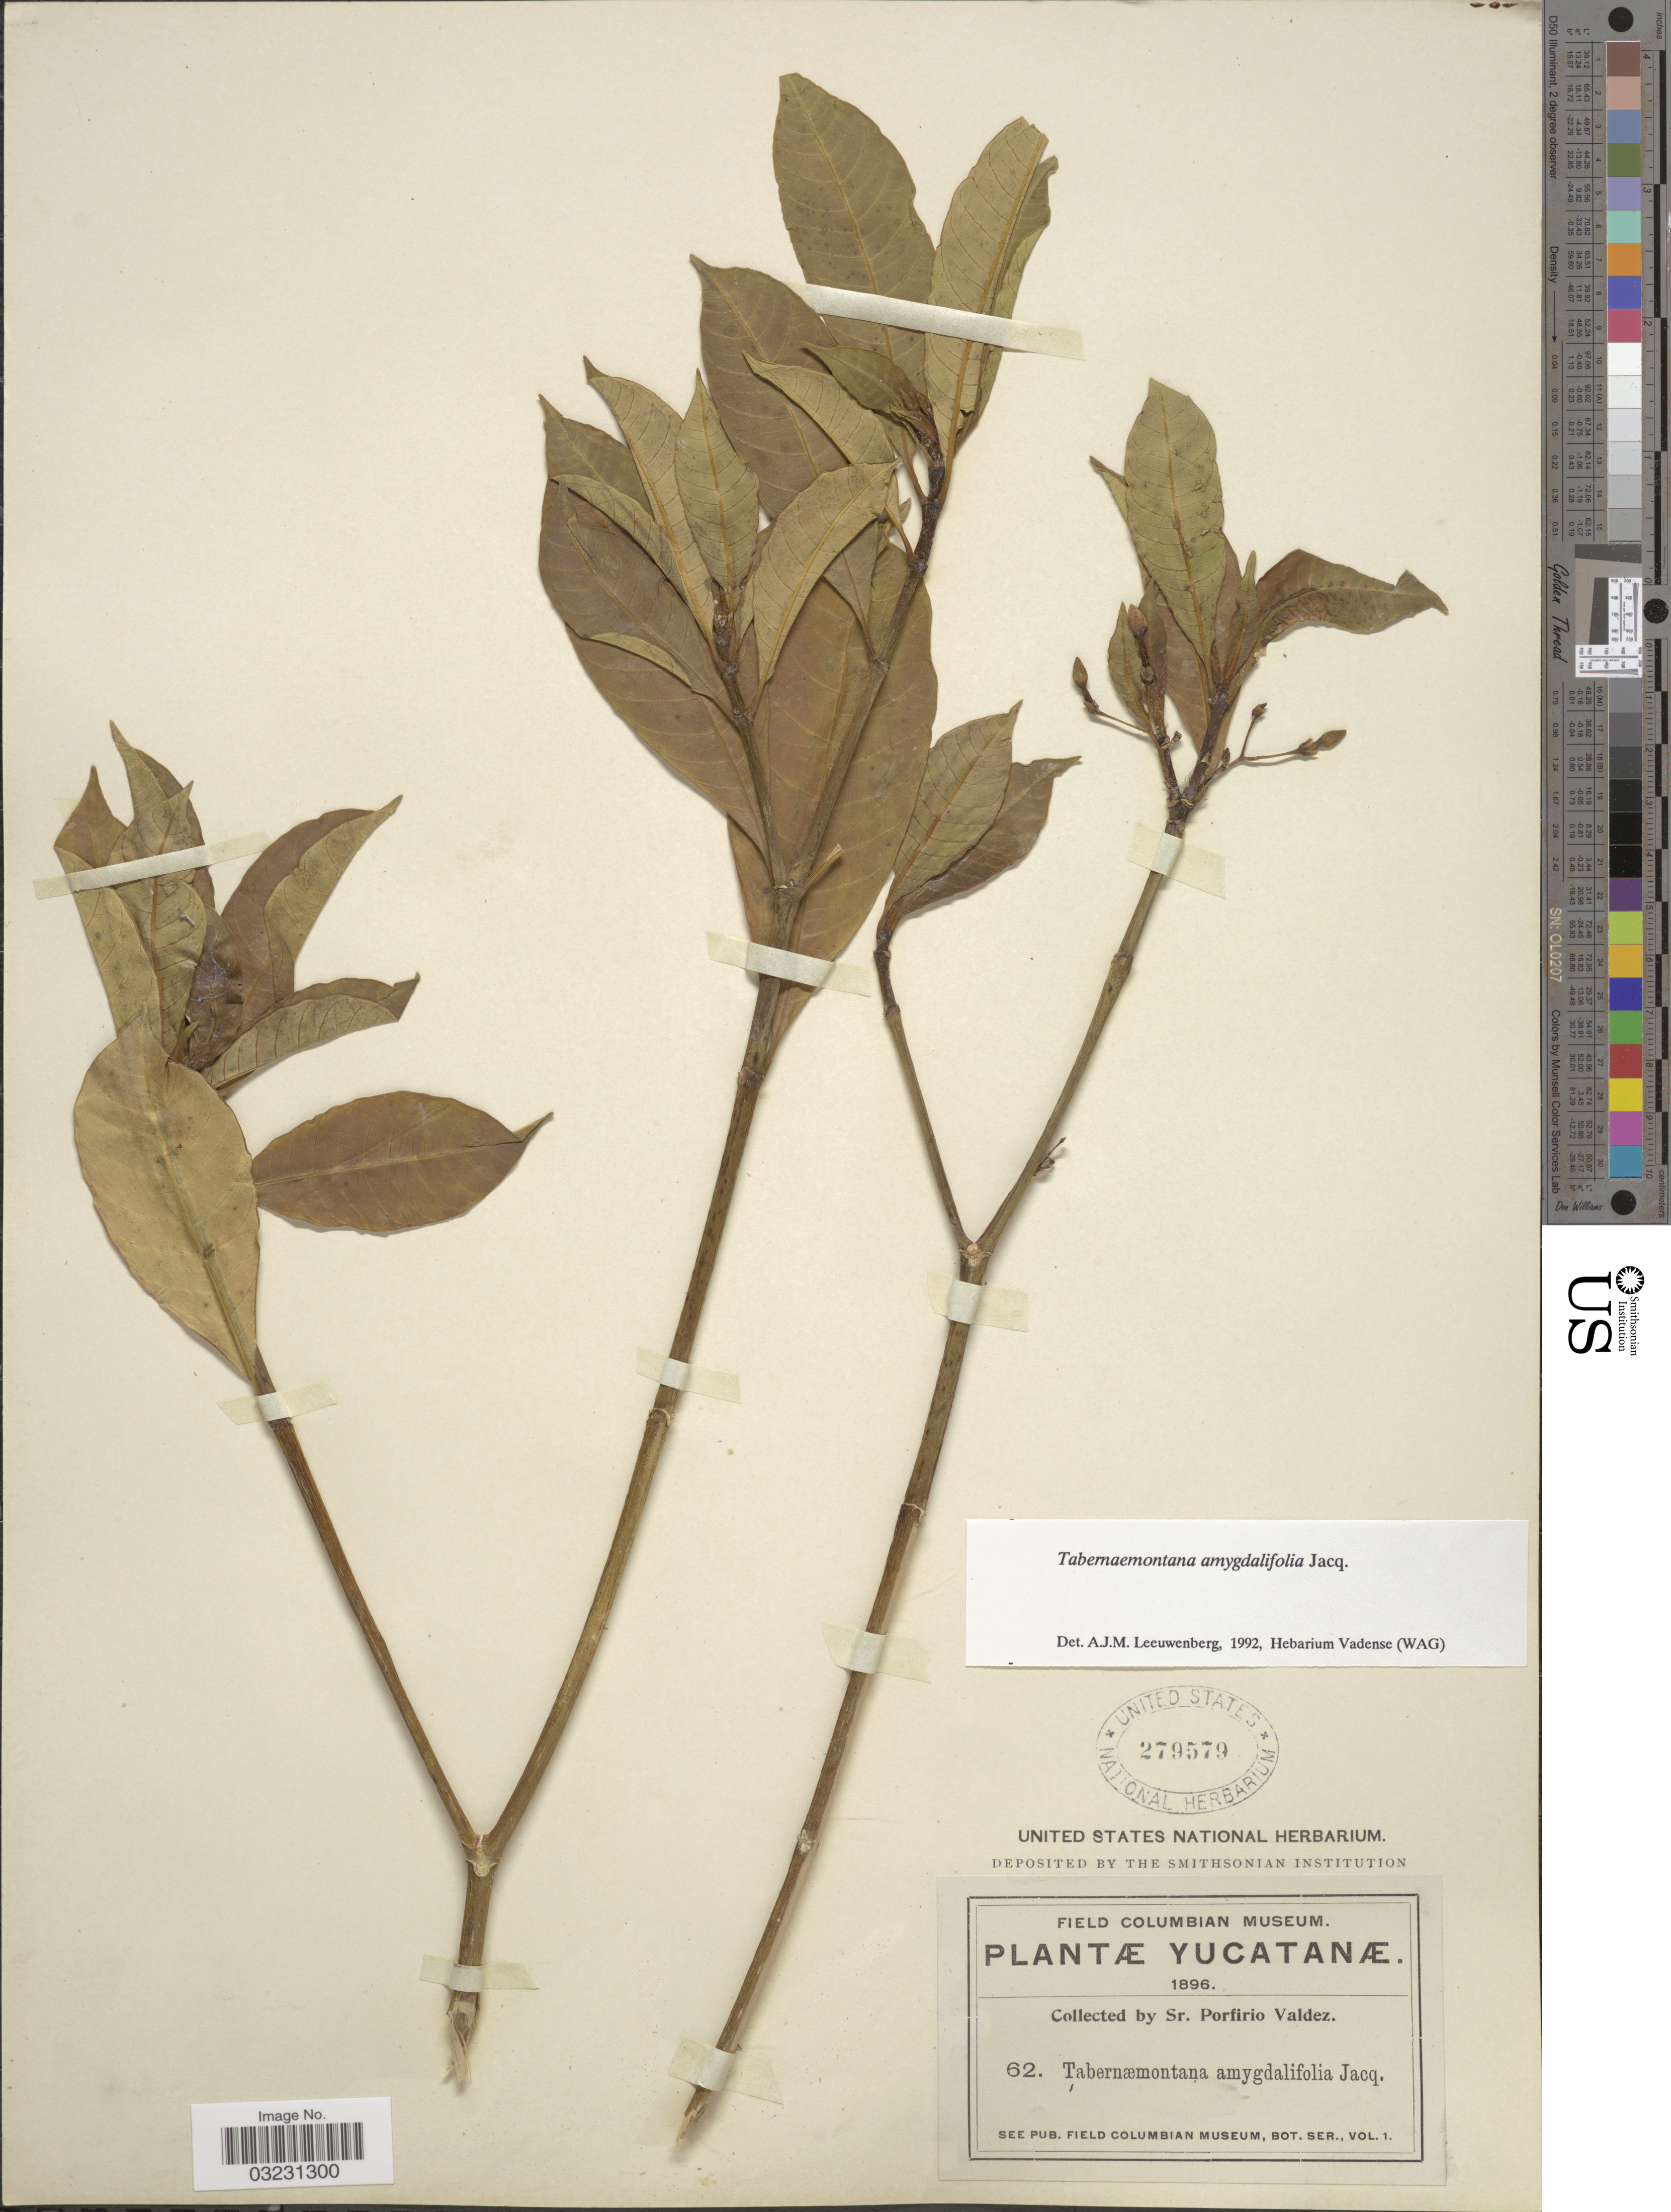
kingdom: Plantae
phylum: Tracheophyta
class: Magnoliopsida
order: Gentianales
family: Apocynaceae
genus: Tabernaemontana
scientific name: Tabernaemontana amygdalifolia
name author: Jacq.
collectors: P. Valdez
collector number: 62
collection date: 1896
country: Mexico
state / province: Yucatán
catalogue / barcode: US 279579